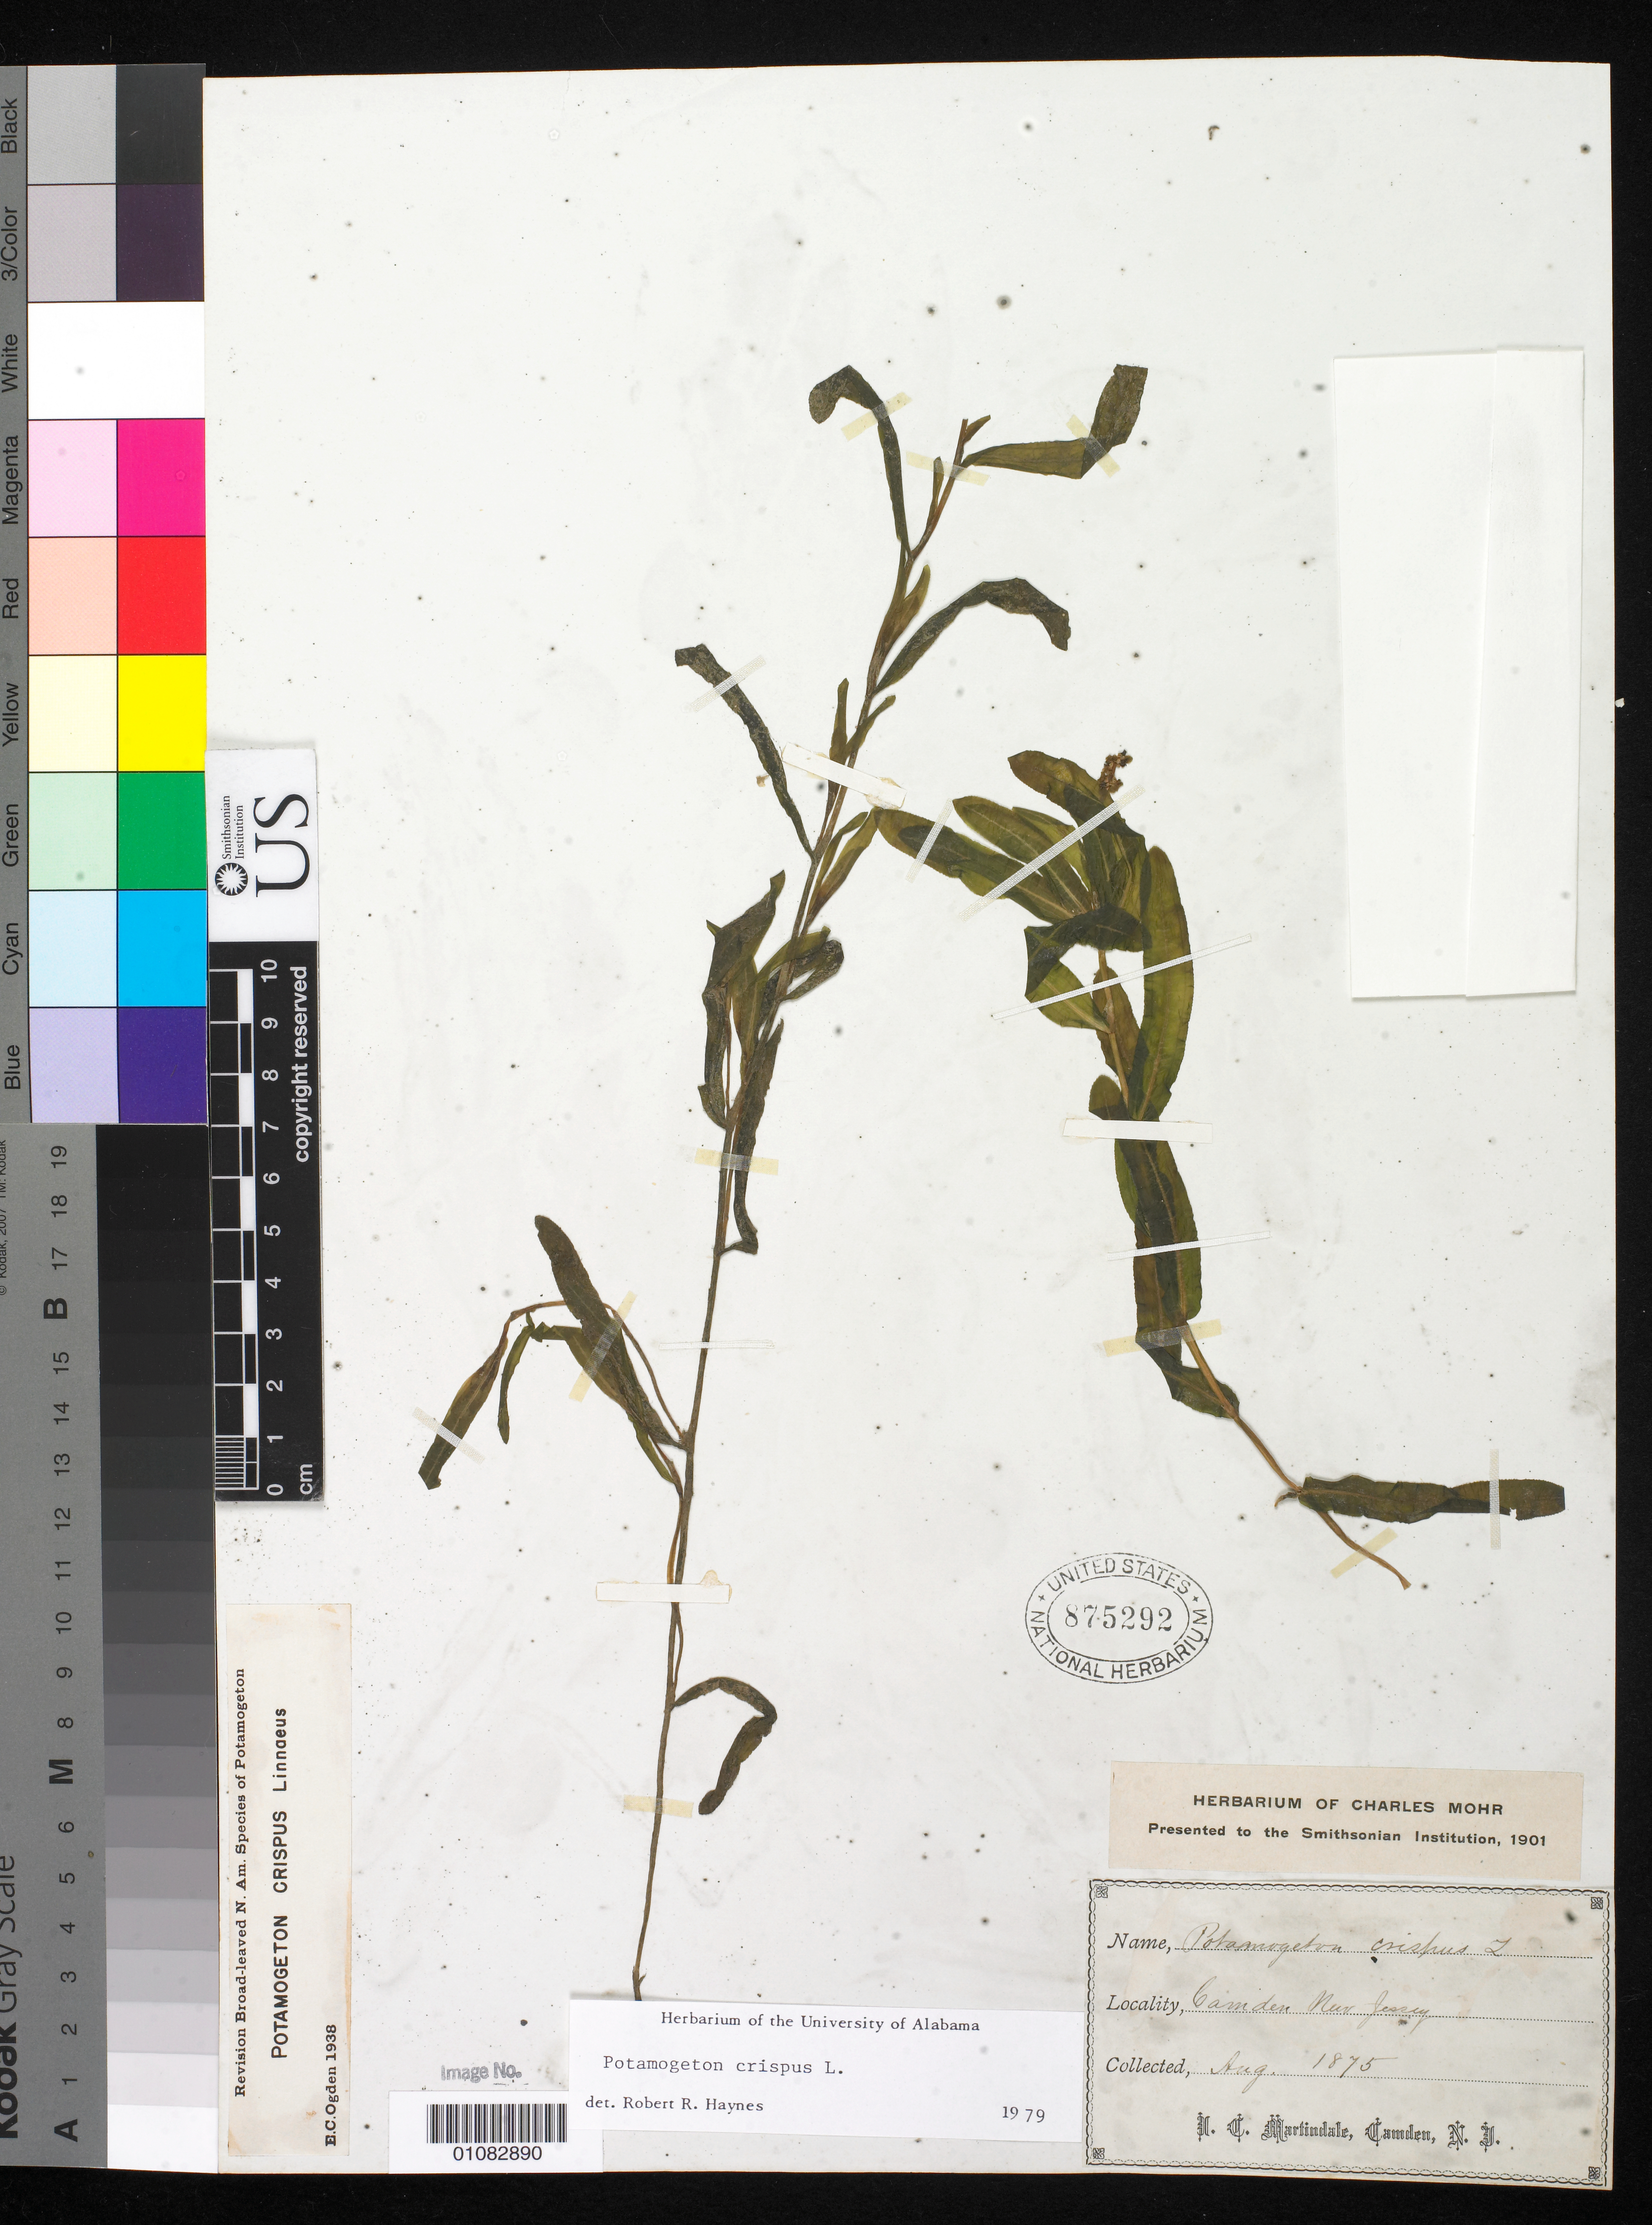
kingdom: Plantae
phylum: Tracheophyta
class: Liliopsida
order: Alismatales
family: Potamogetonaceae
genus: Potamogeton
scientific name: Potamogeton crispus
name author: L.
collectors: J. Martindale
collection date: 1875-08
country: United States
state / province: New Jersey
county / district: Camden County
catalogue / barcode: US 875292